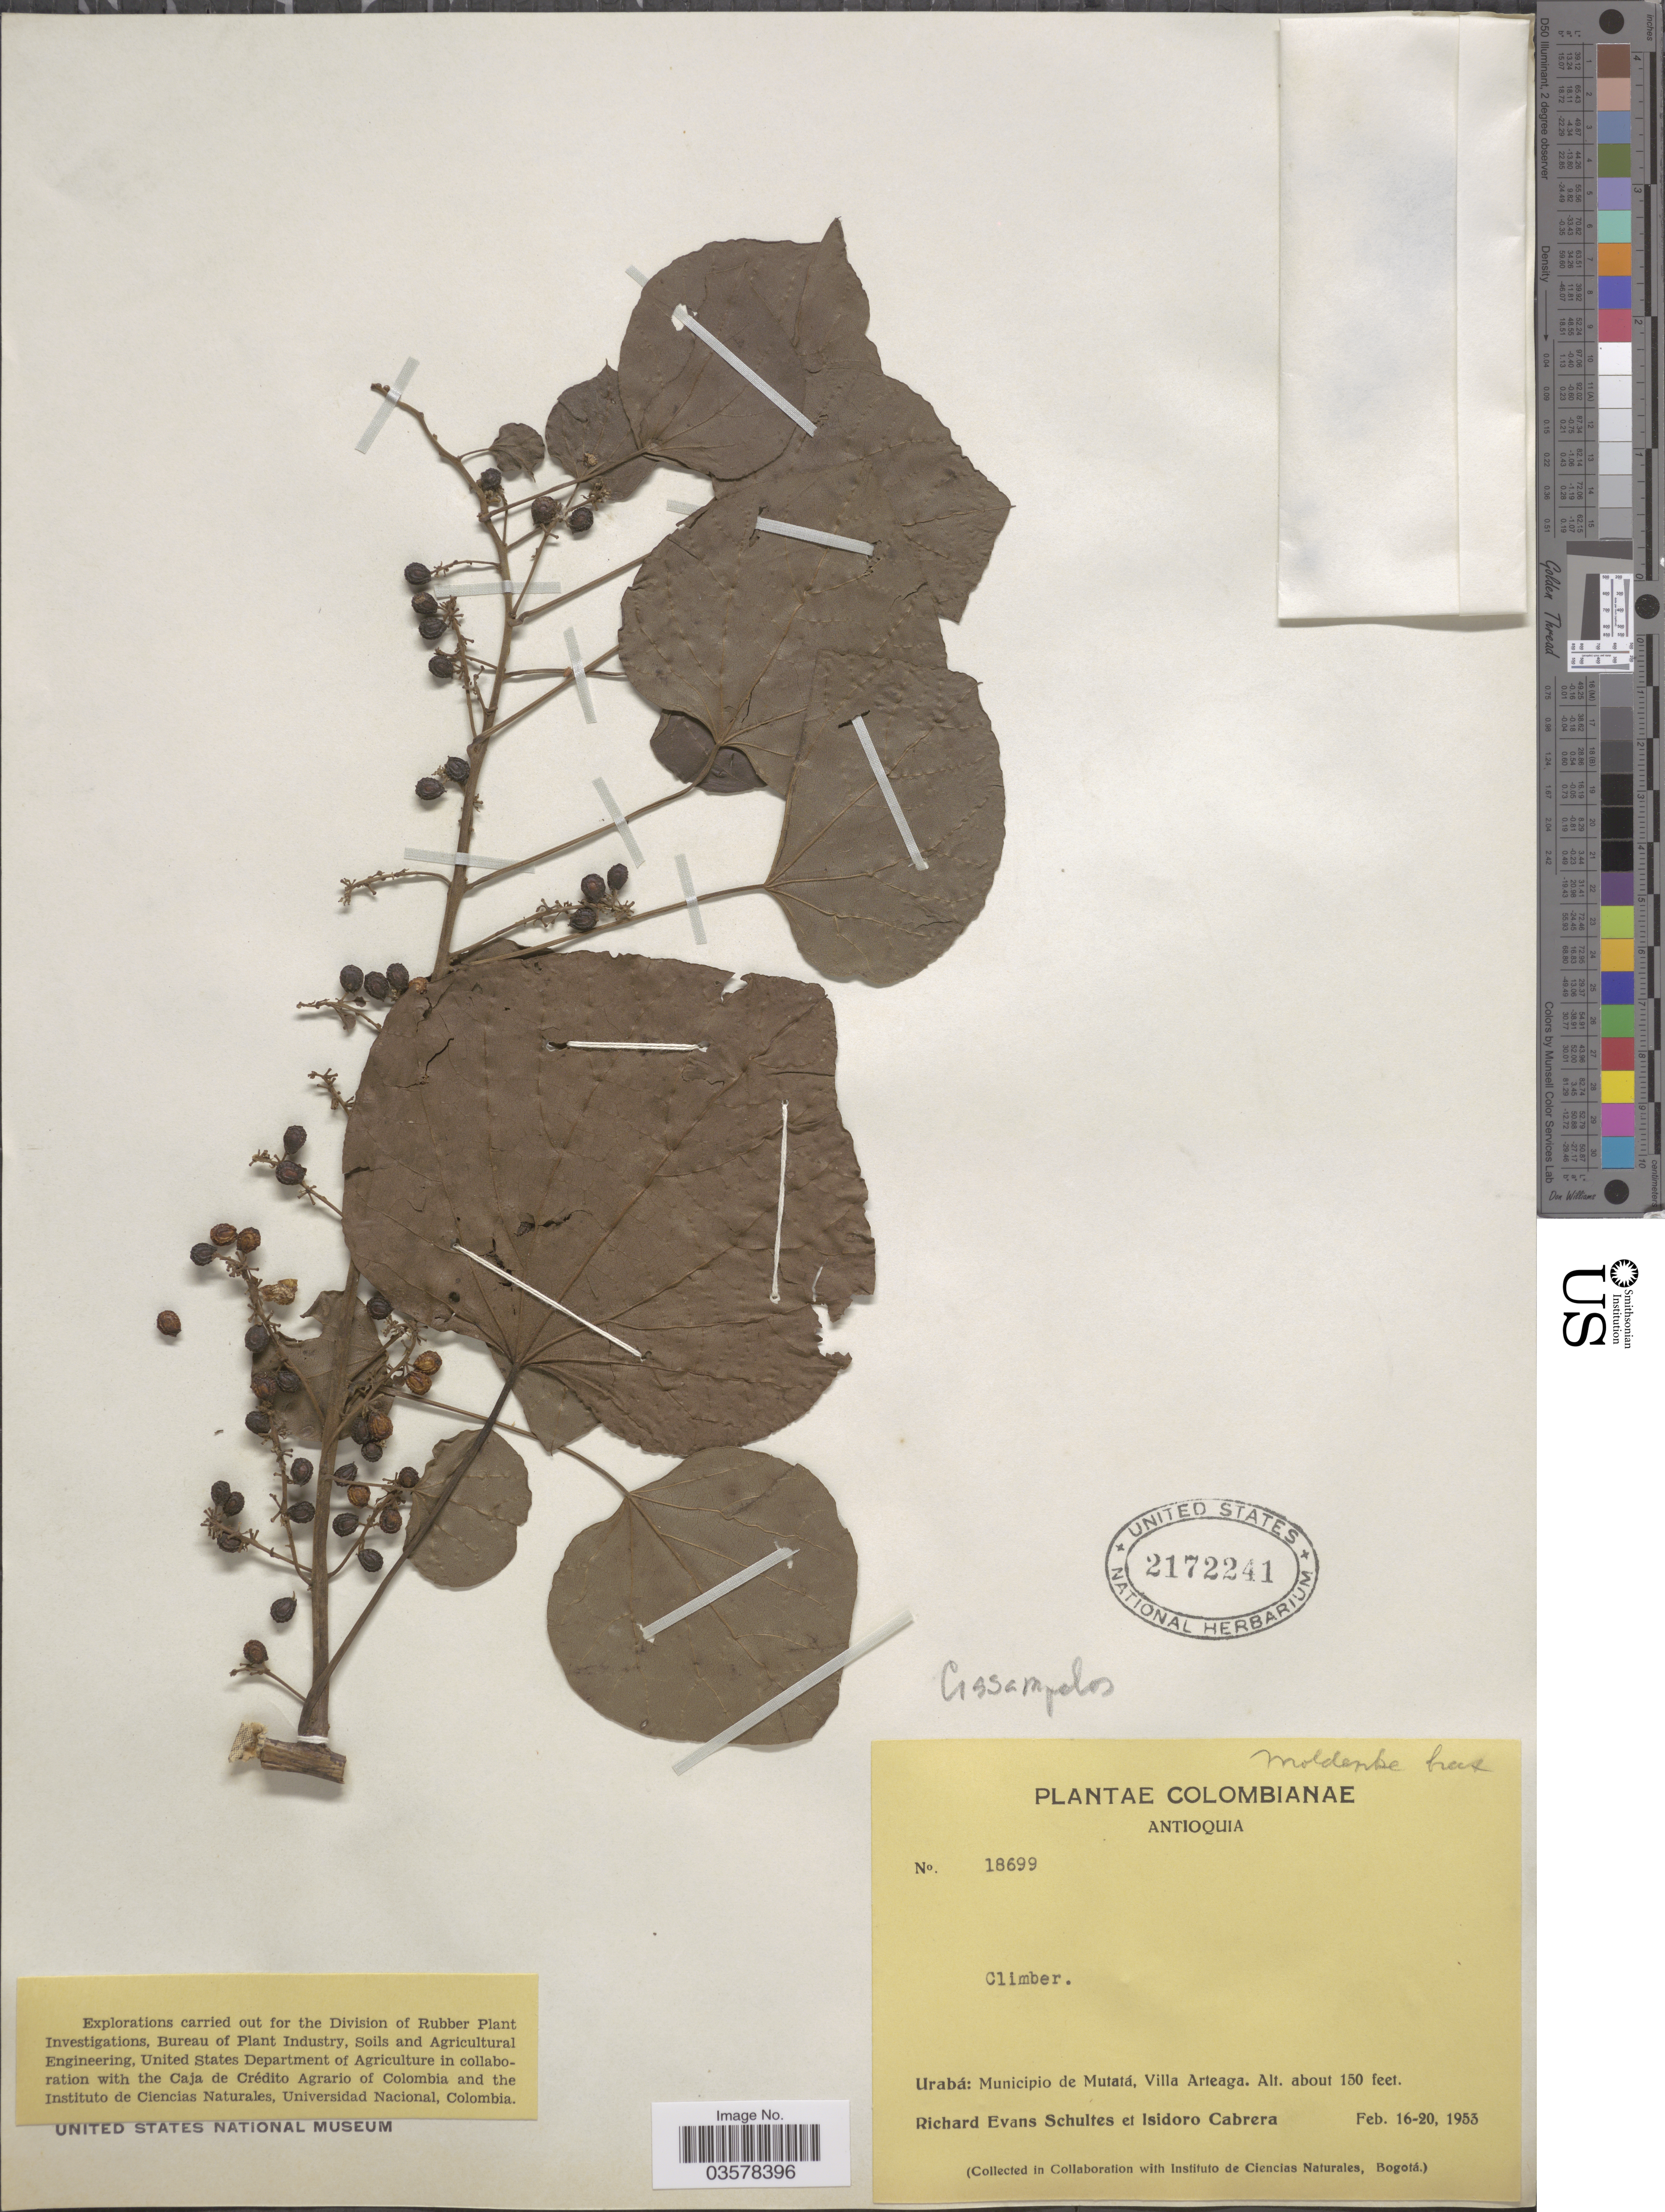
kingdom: Plantae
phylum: Tracheophyta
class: Magnoliopsida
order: Ranunculales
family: Menispermaceae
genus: Cissampelos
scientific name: Cissampelos sp.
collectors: R. E. Schultes & I. Cabrera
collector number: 18699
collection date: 1953-02-16/1953-02-20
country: Colombia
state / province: Antioquia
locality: Urabá: Municipio de Mutatá, Villa Arteaga.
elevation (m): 46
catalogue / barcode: US 2172241